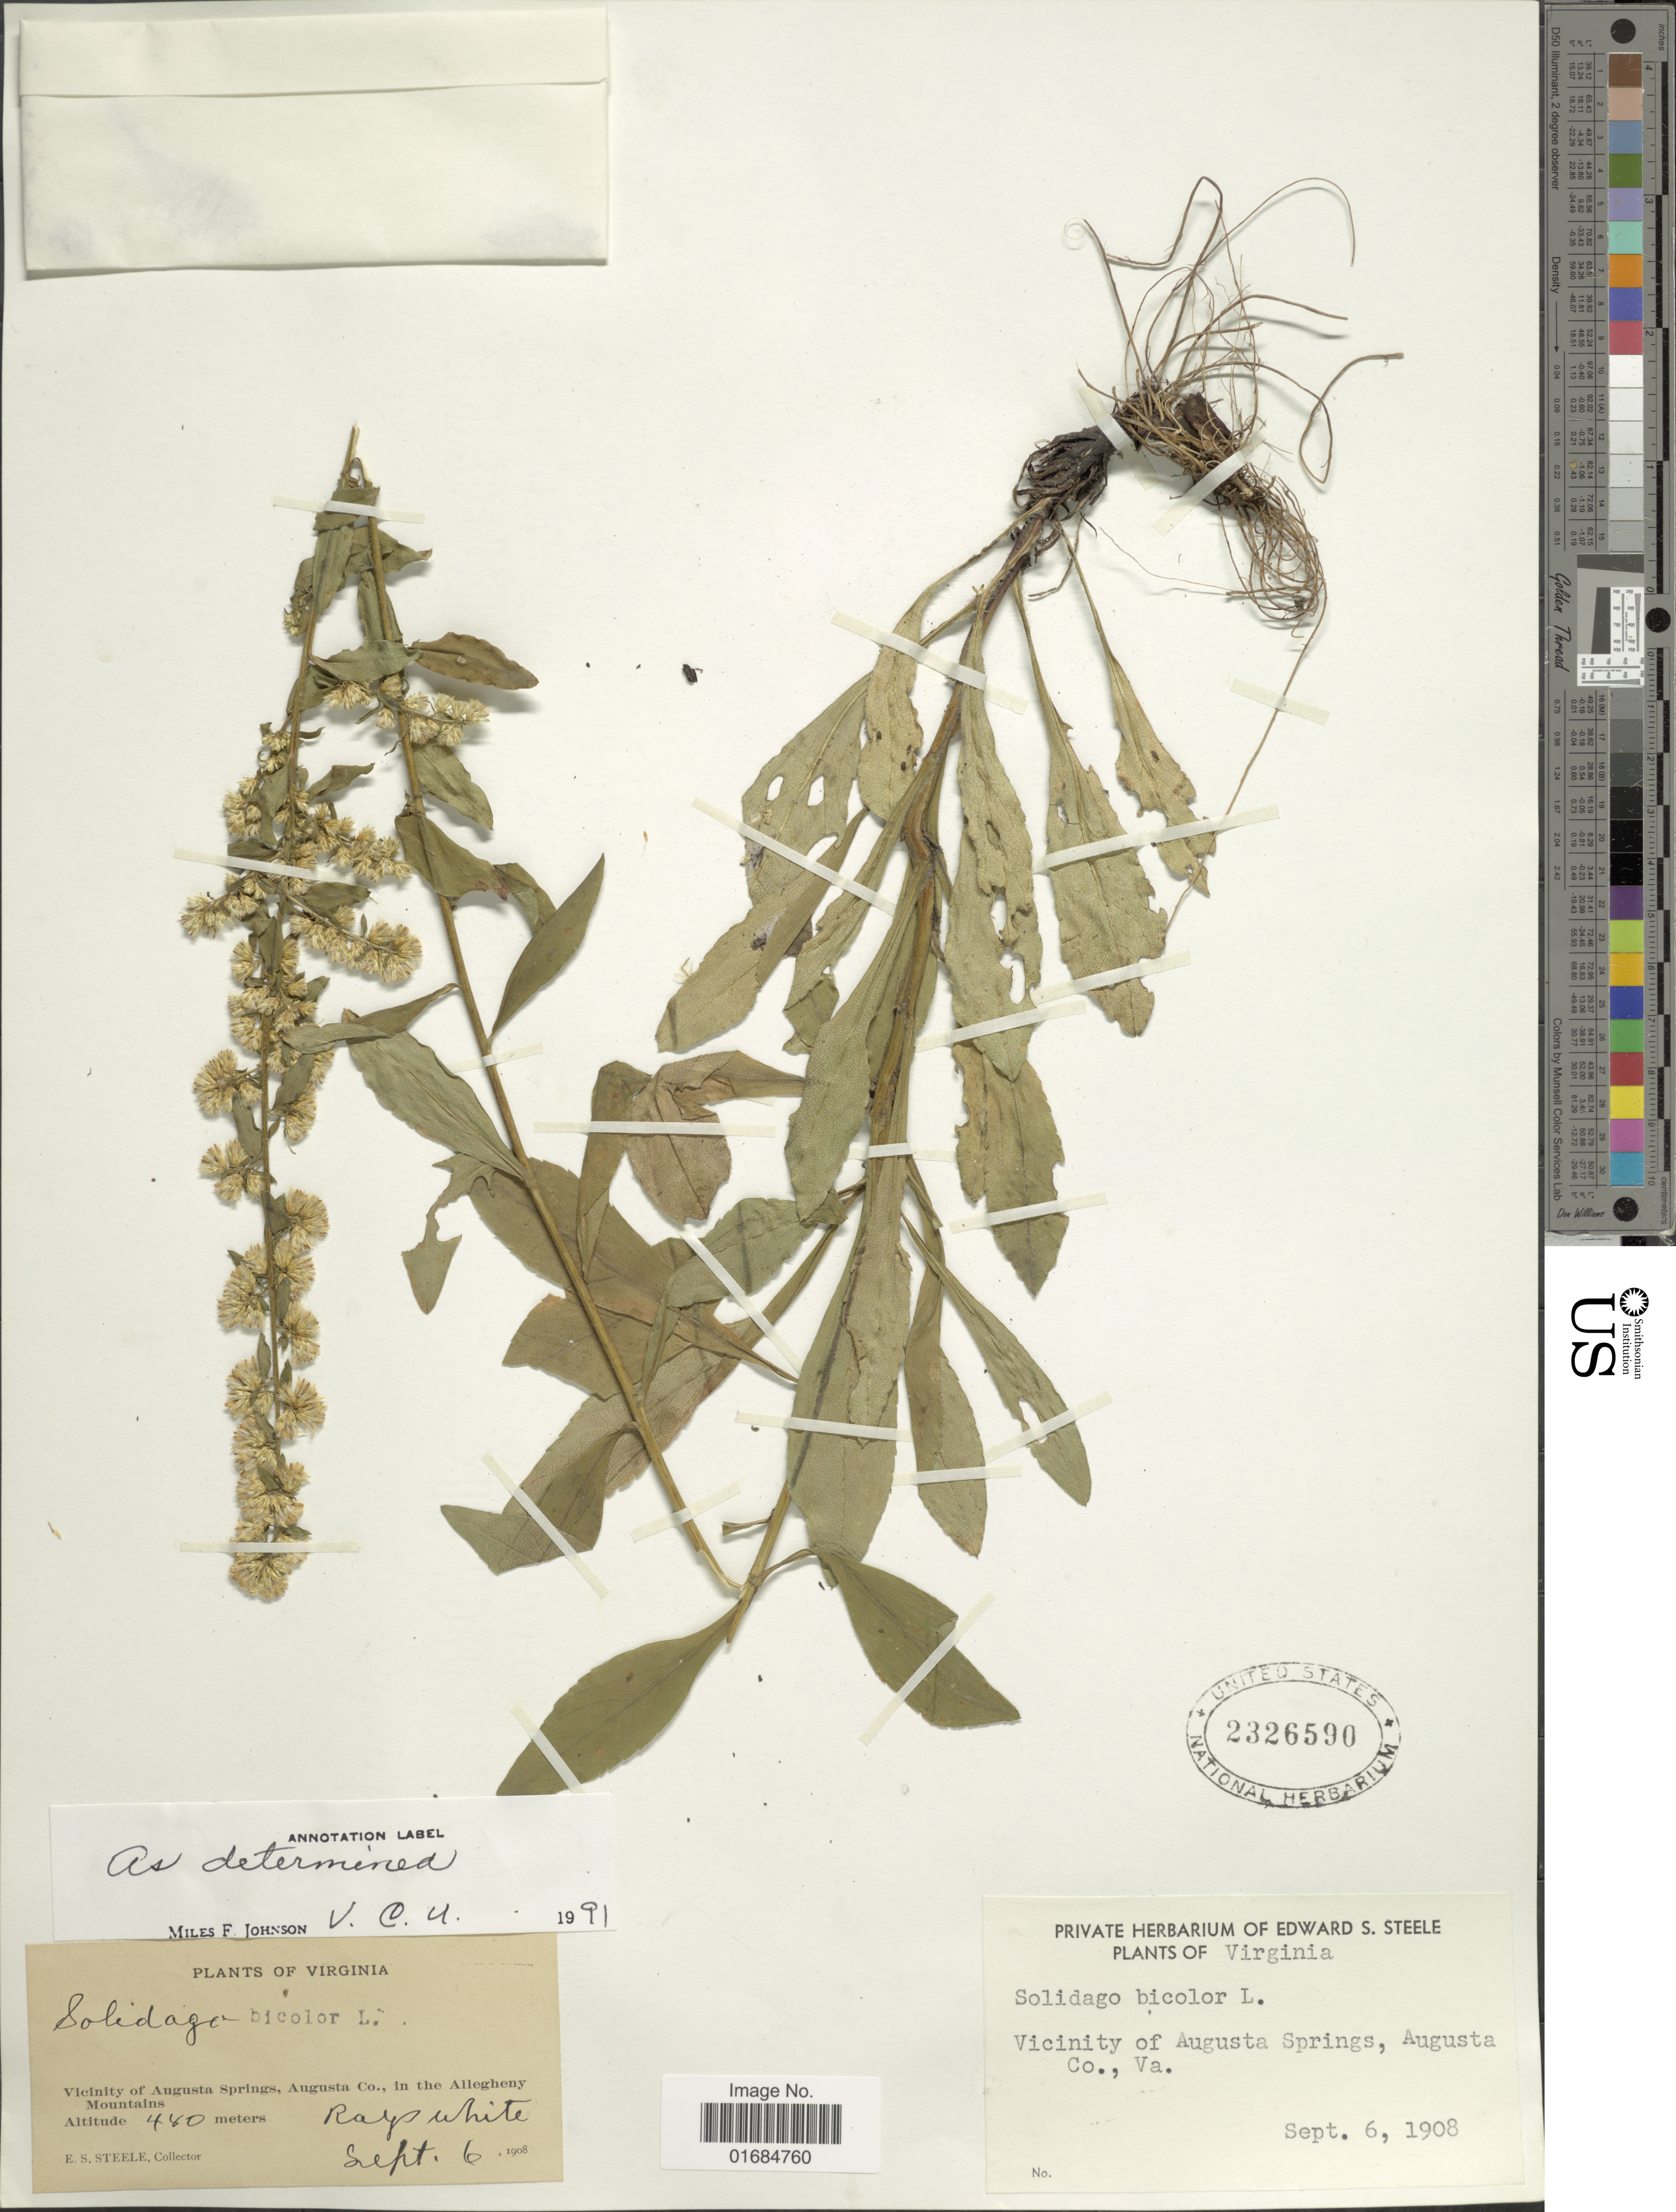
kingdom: Plantae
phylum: Tracheophyta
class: Magnoliopsida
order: Asterales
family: Asteraceae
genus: Solidago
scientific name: Solidago bicolor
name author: L.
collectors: E. Steele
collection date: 1908-09-06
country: United States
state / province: Virginia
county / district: Augusta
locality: Vicinity of Augusta Springs, Augusta Co., in the Allegheny Mountains.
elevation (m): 480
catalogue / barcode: US 2326590